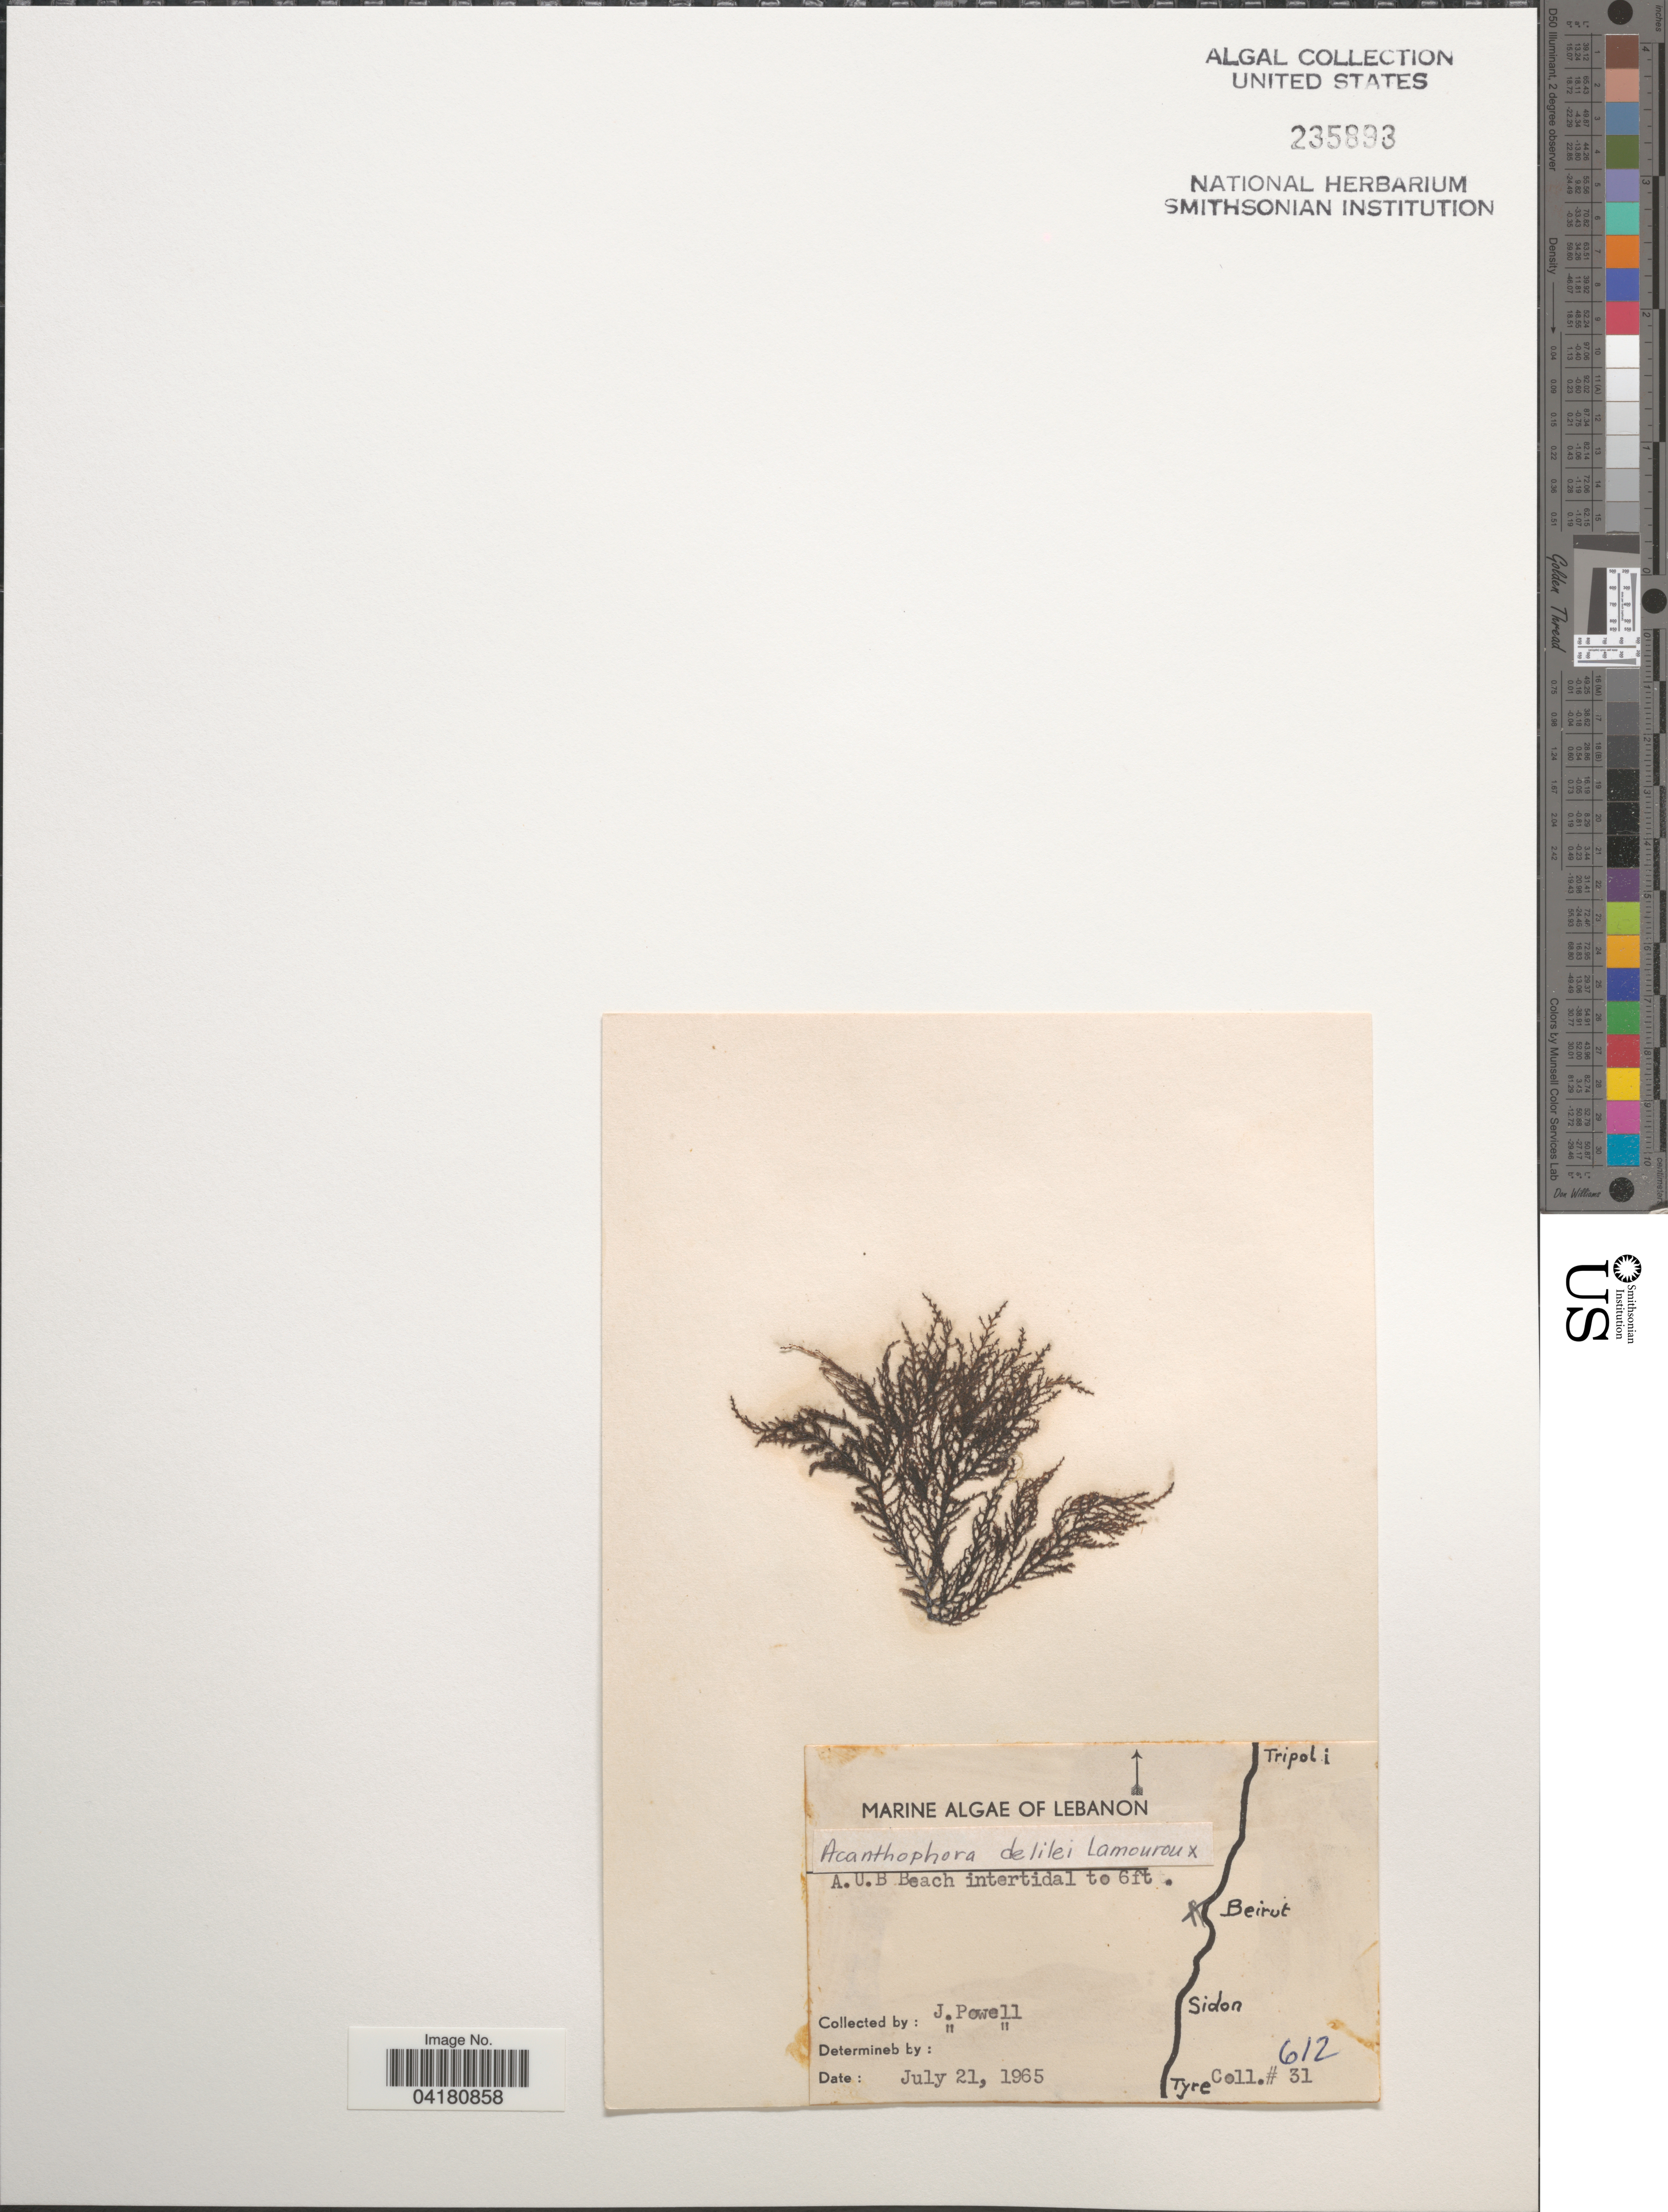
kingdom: Plantae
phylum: Rhodophyta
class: Florideophyceae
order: Ceramiales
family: Rhodomelaceae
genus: Acanthophora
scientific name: Acanthophora nayadiformis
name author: (Delile) Papenf.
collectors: J. Powell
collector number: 31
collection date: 1965-07-21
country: Lebanon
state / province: Beyrouth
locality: A.U.B. Beach intertidal to 6ft.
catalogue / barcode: US 235893